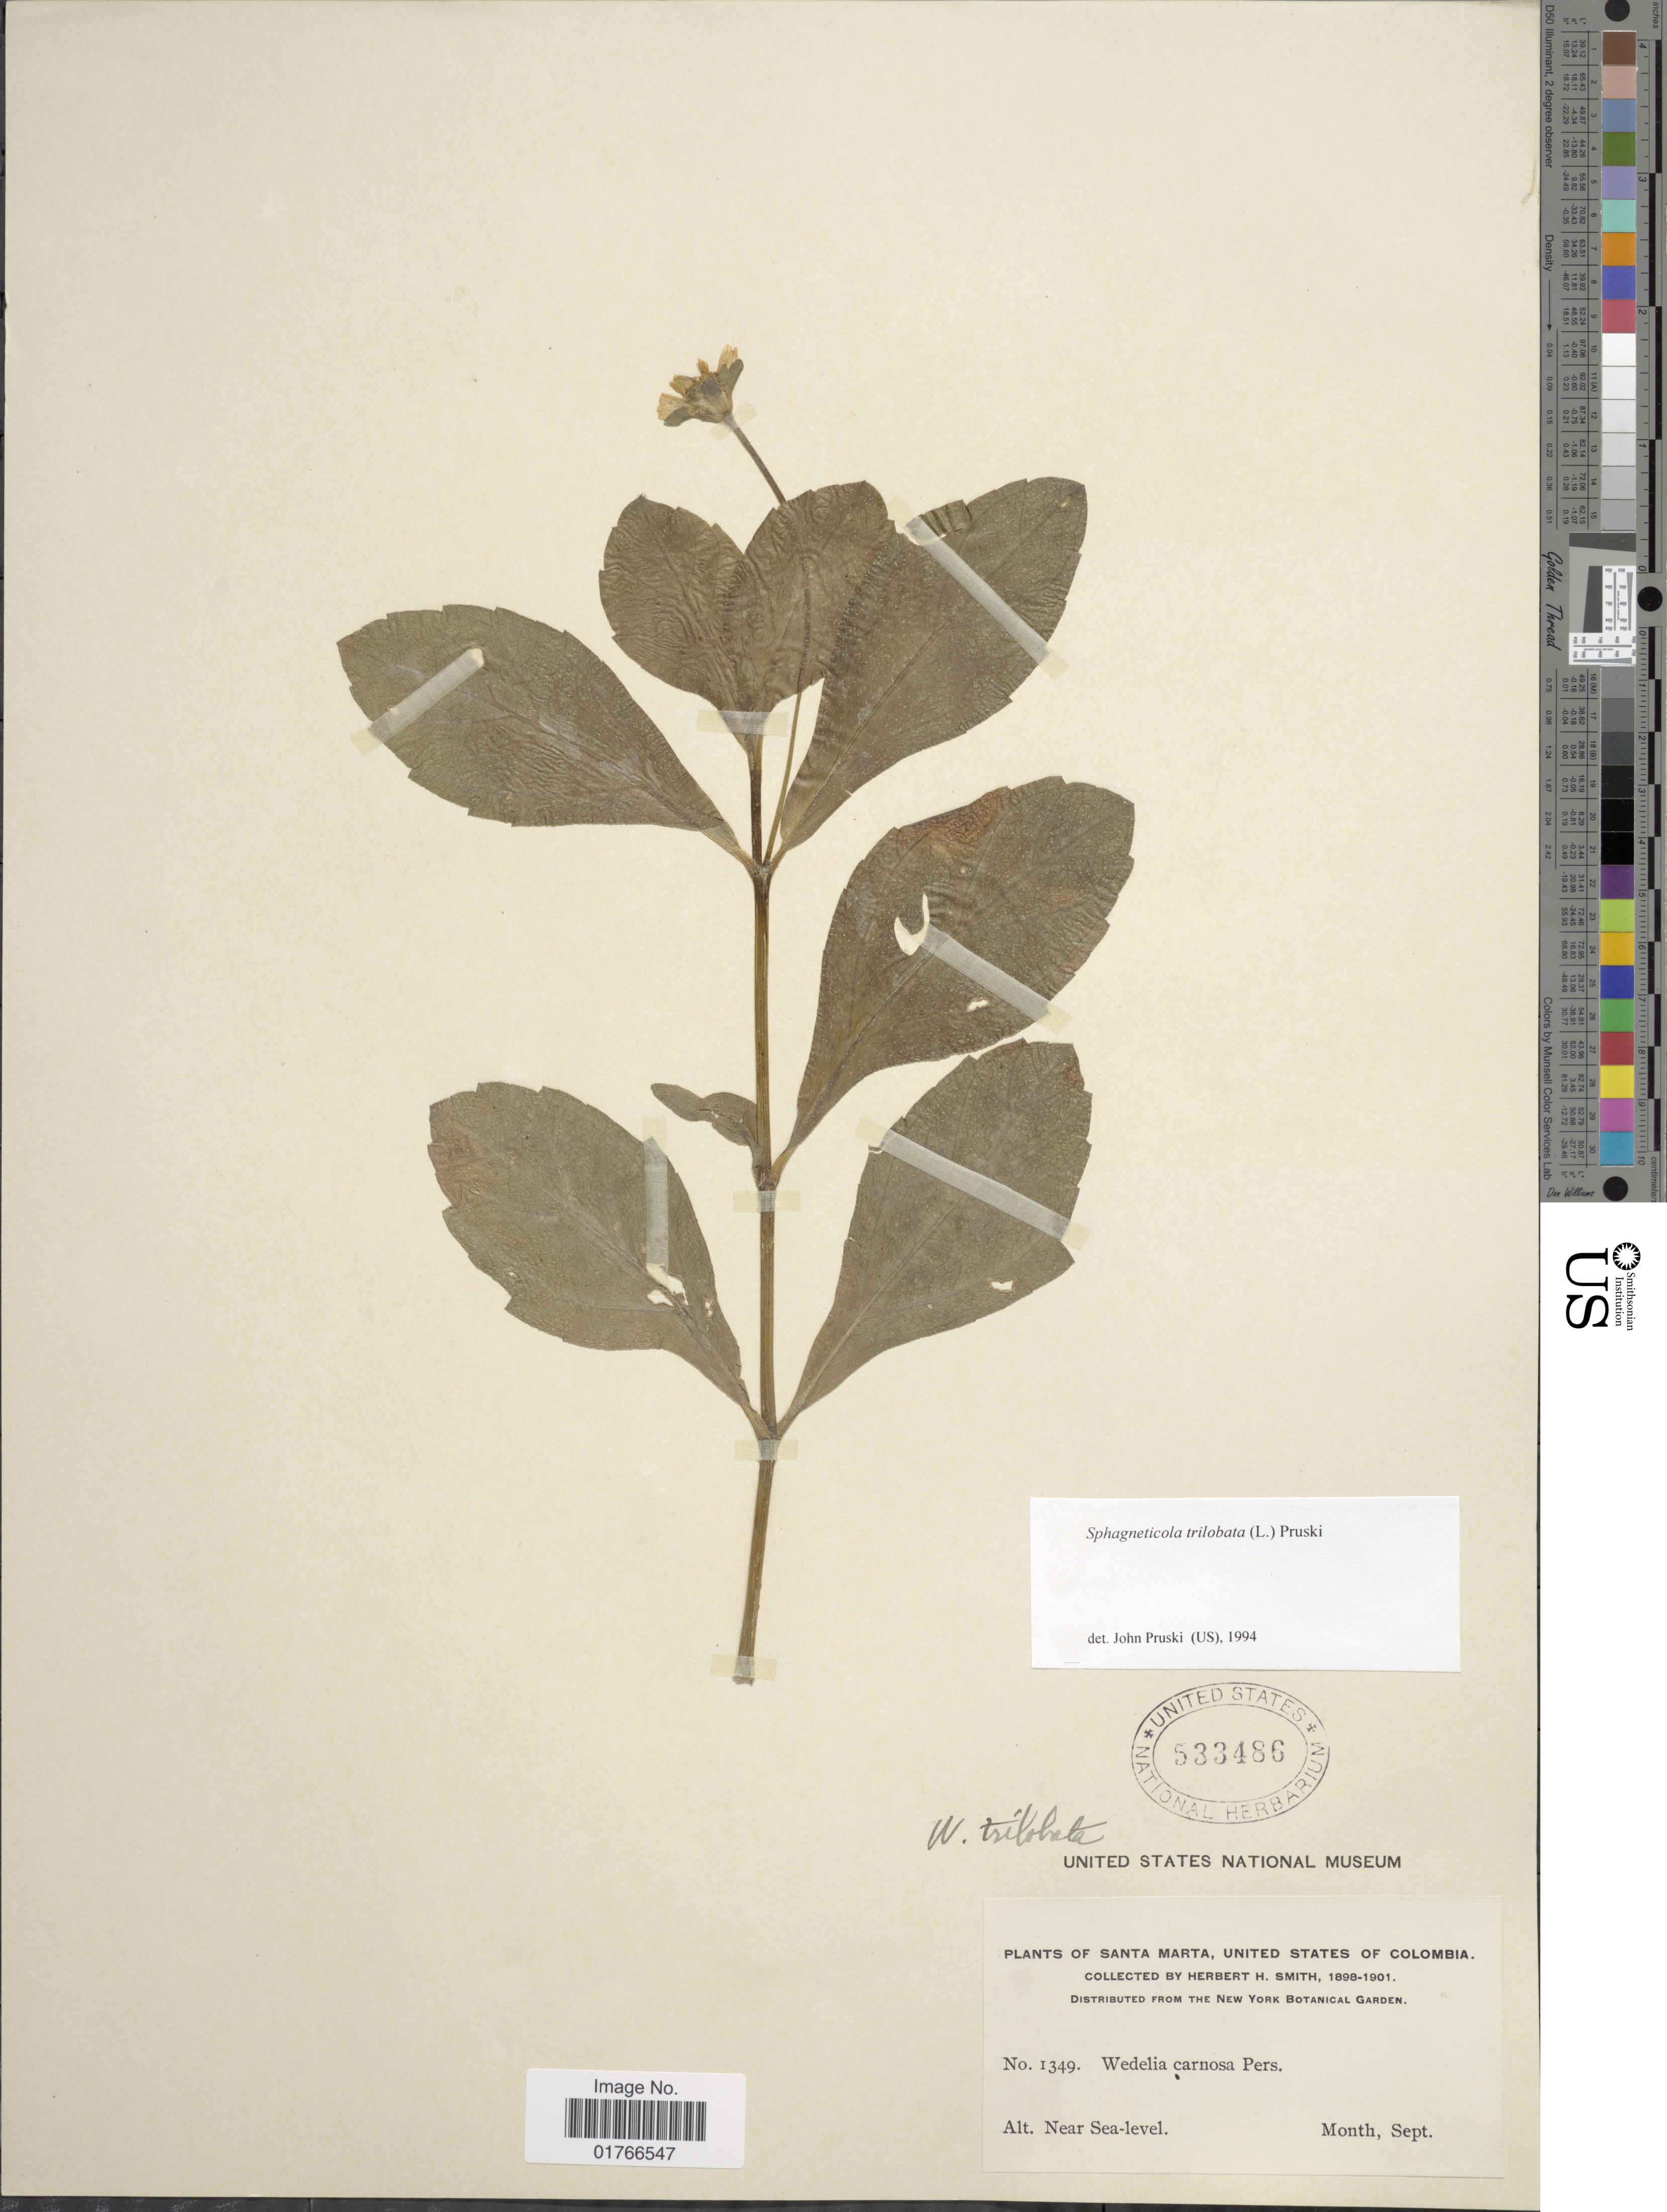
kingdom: Plantae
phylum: Tracheophyta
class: Magnoliopsida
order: Asterales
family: Asteraceae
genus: Sphagneticola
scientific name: Sphagneticola trilobata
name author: (L.) Pruski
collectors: Herbert H. Smith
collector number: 1349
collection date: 1898-09/1901-09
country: Colombia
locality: Santa Marta, United States of Columbia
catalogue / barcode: US 533486